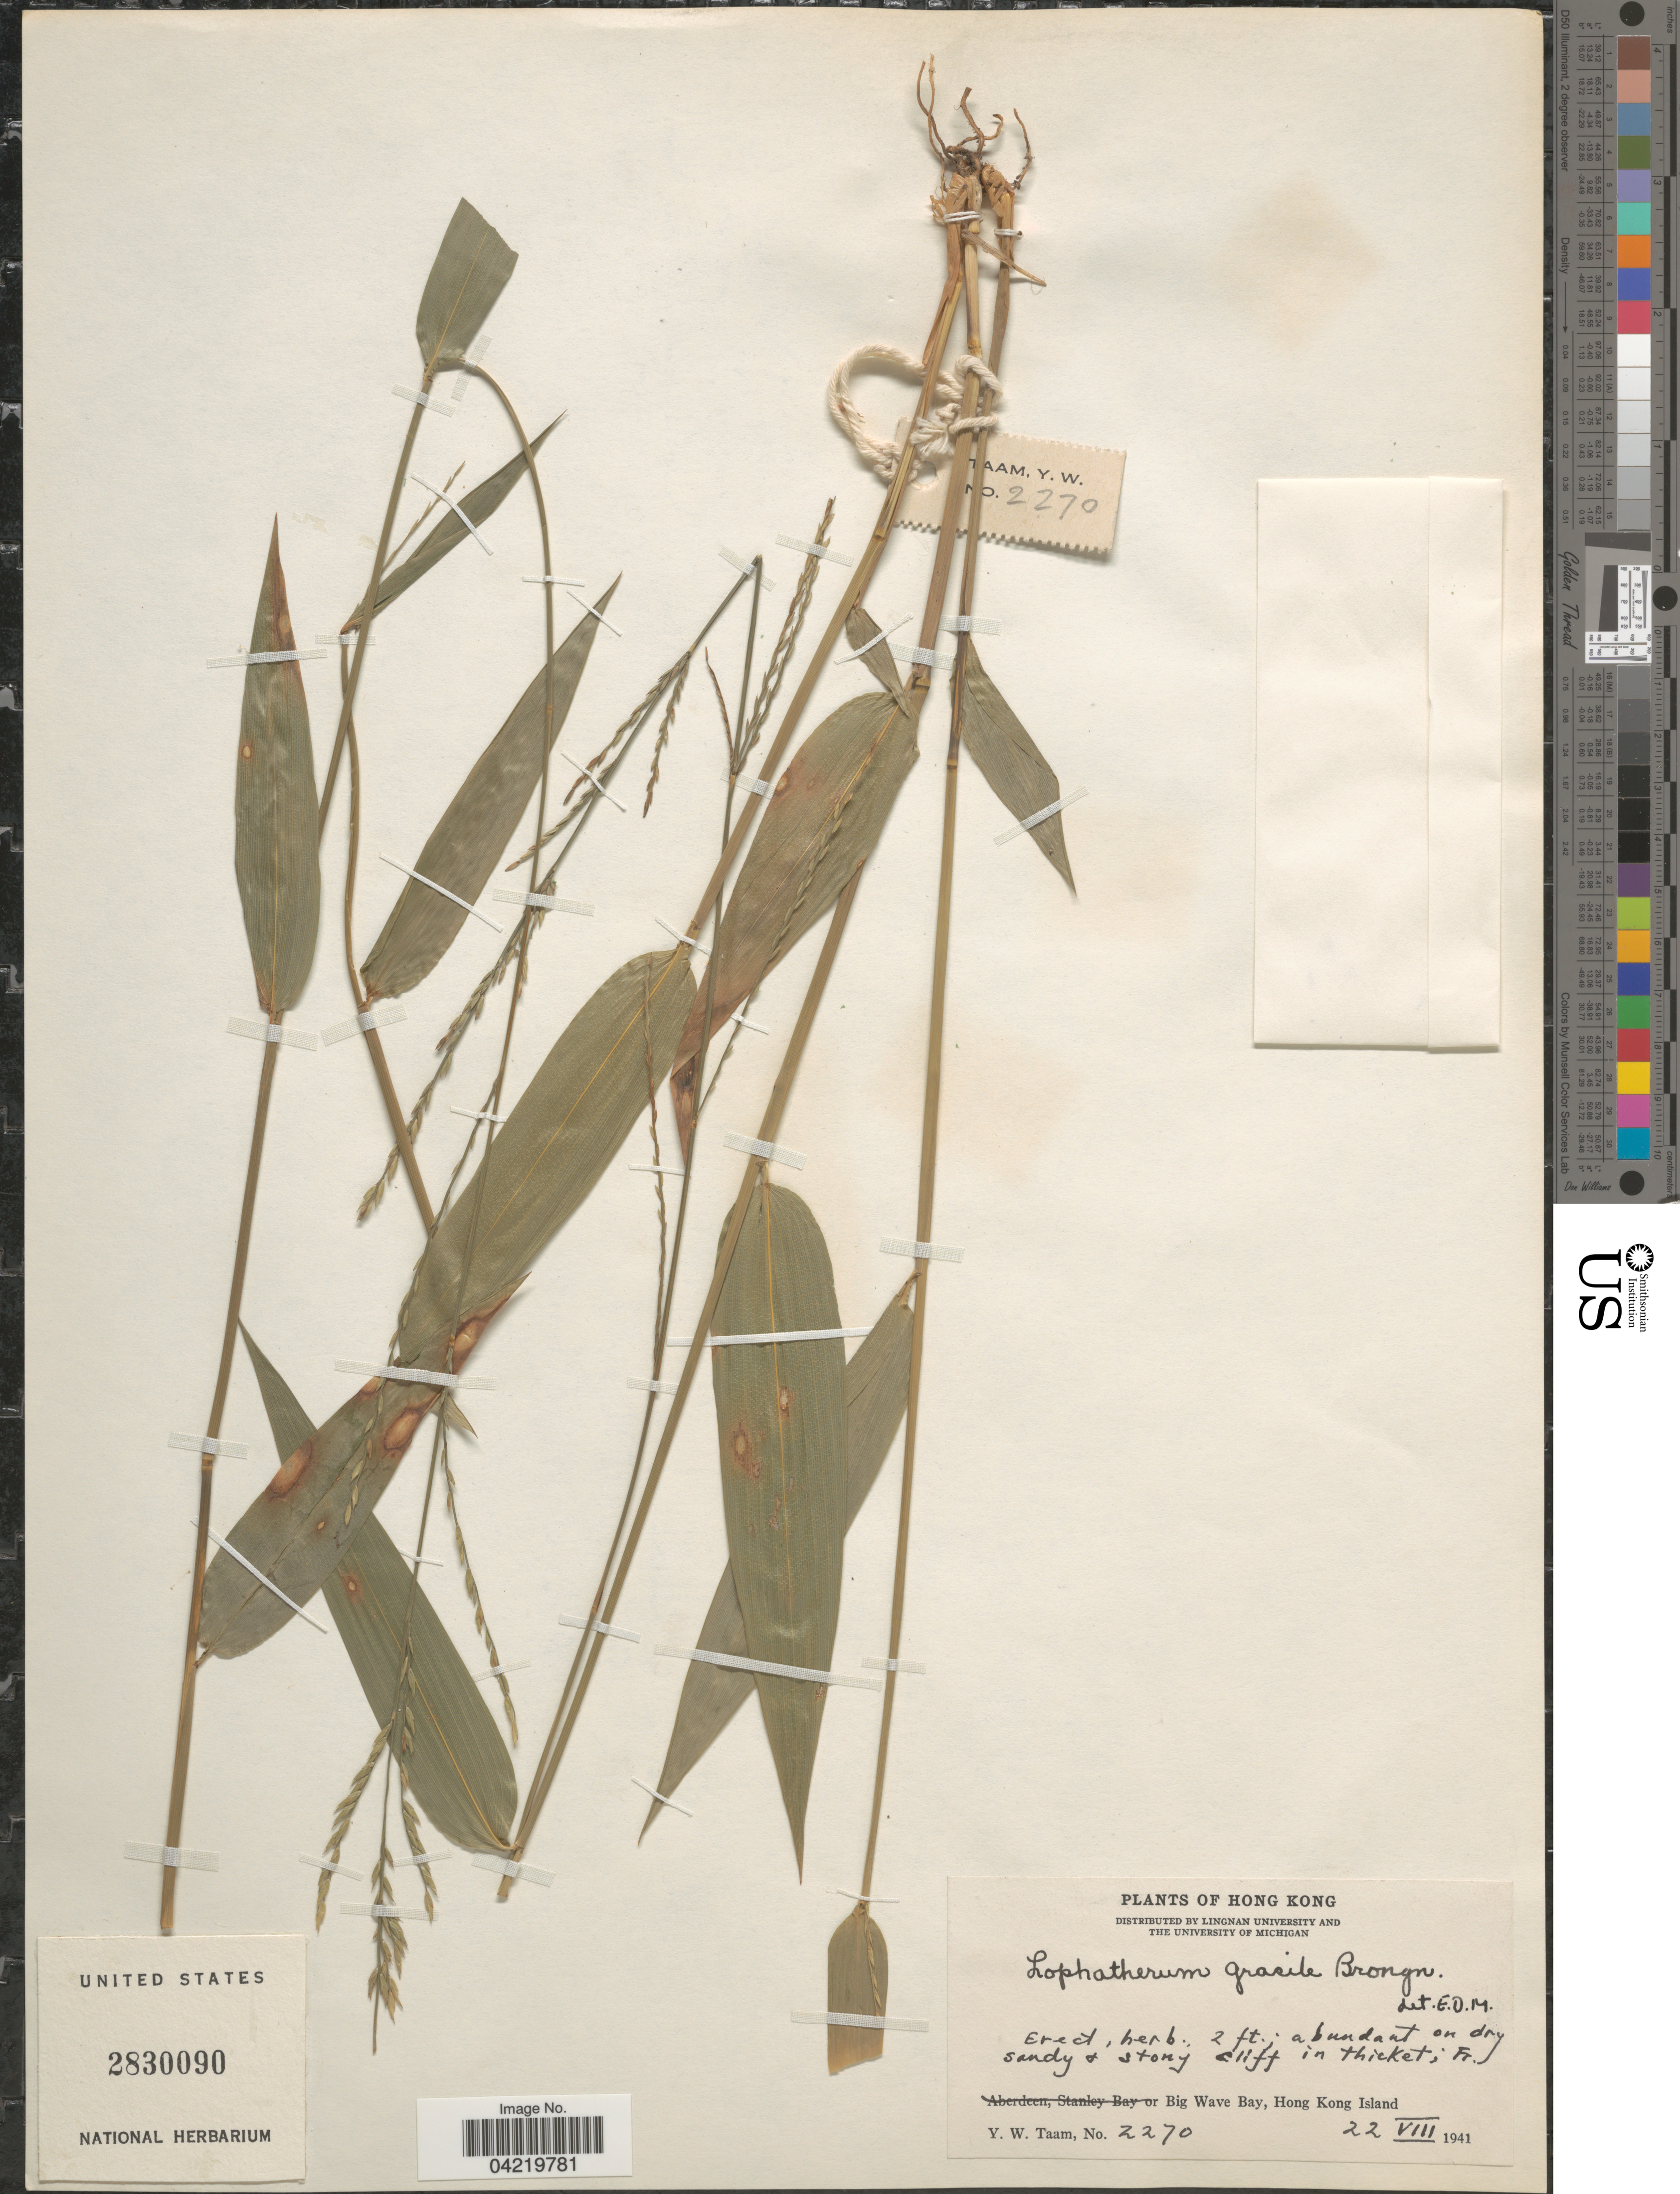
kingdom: Plantae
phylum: Tracheophyta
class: Liliopsida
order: Poales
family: Poaceae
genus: Lophatherum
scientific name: Lophatherum gracile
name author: Brongn.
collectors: Y. W. Taam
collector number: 2270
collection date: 1941-08-22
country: China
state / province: Hong Kong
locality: Big Wave Bay, Hong Kong Island.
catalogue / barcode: US 2830090